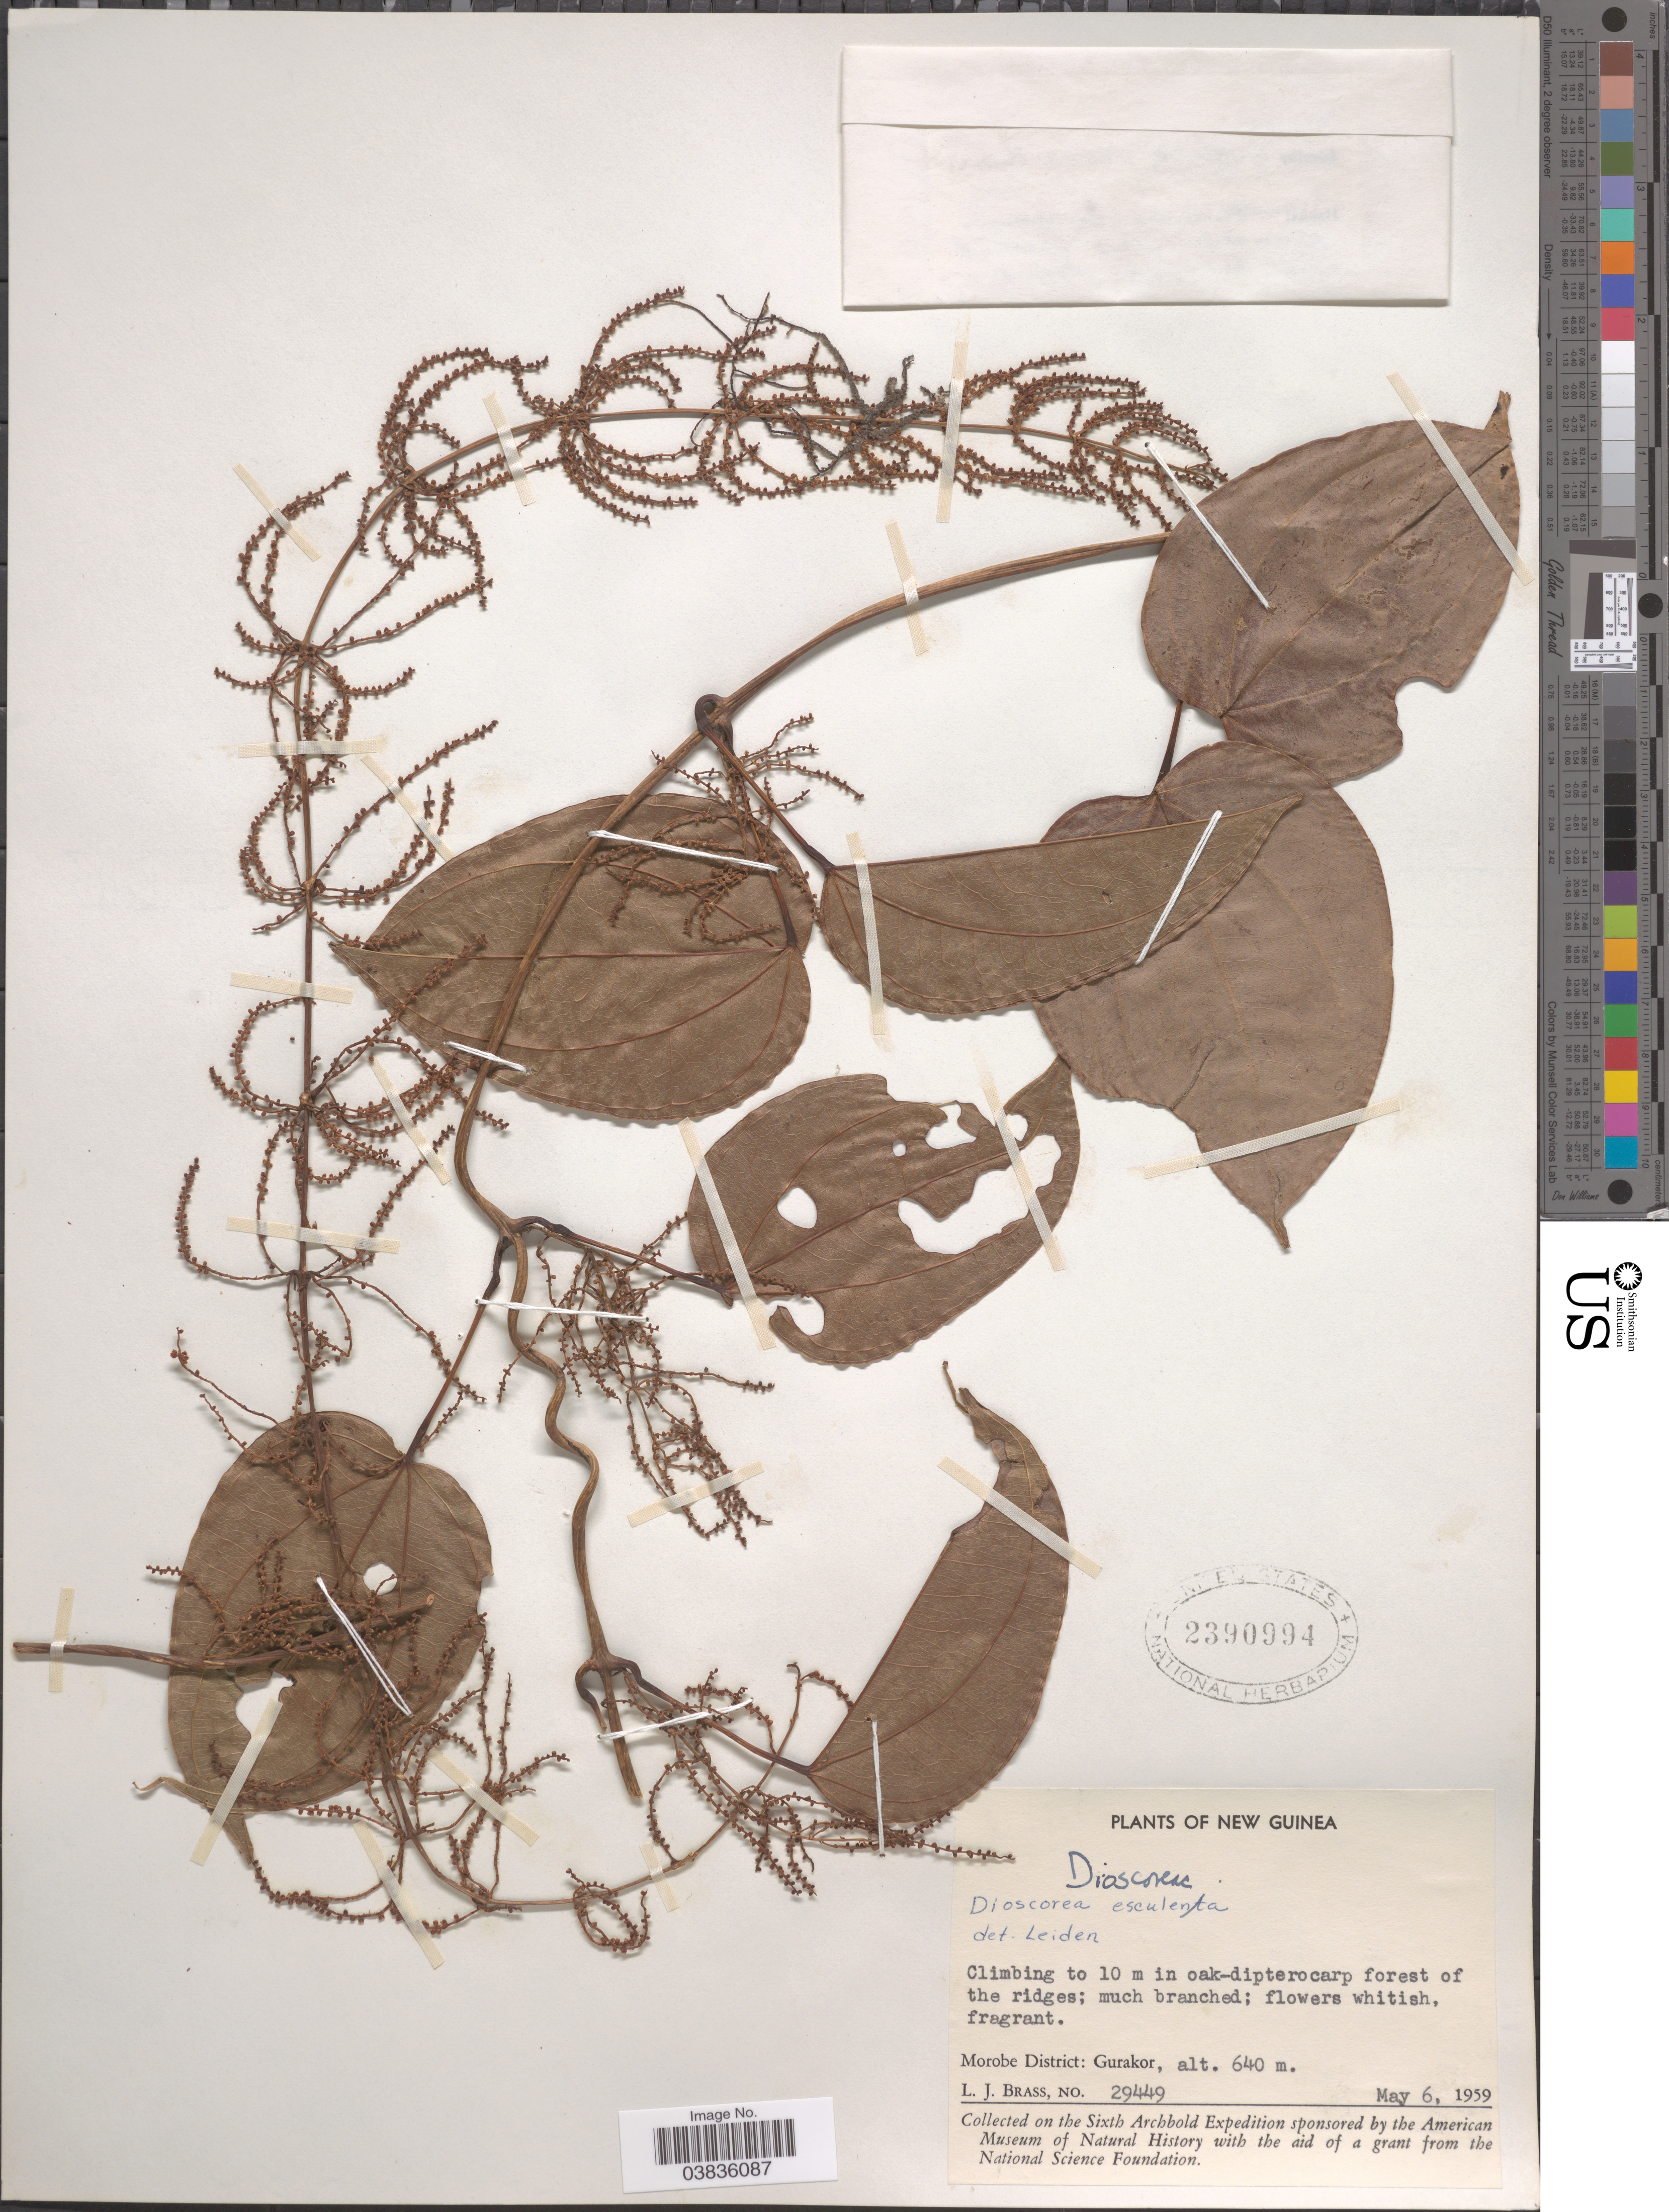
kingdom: Plantae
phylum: Tracheophyta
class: Liliopsida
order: Dioscoreales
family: Dioscoreaceae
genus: Dioscorea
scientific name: Dioscorea esculenta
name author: (Lour.) Burkill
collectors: L. J. Brass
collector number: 29449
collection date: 1959-05-06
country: Papua New Guinea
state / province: Morobe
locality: New Guinea. Morobe District: Gurakor.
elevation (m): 640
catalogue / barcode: US 2390994